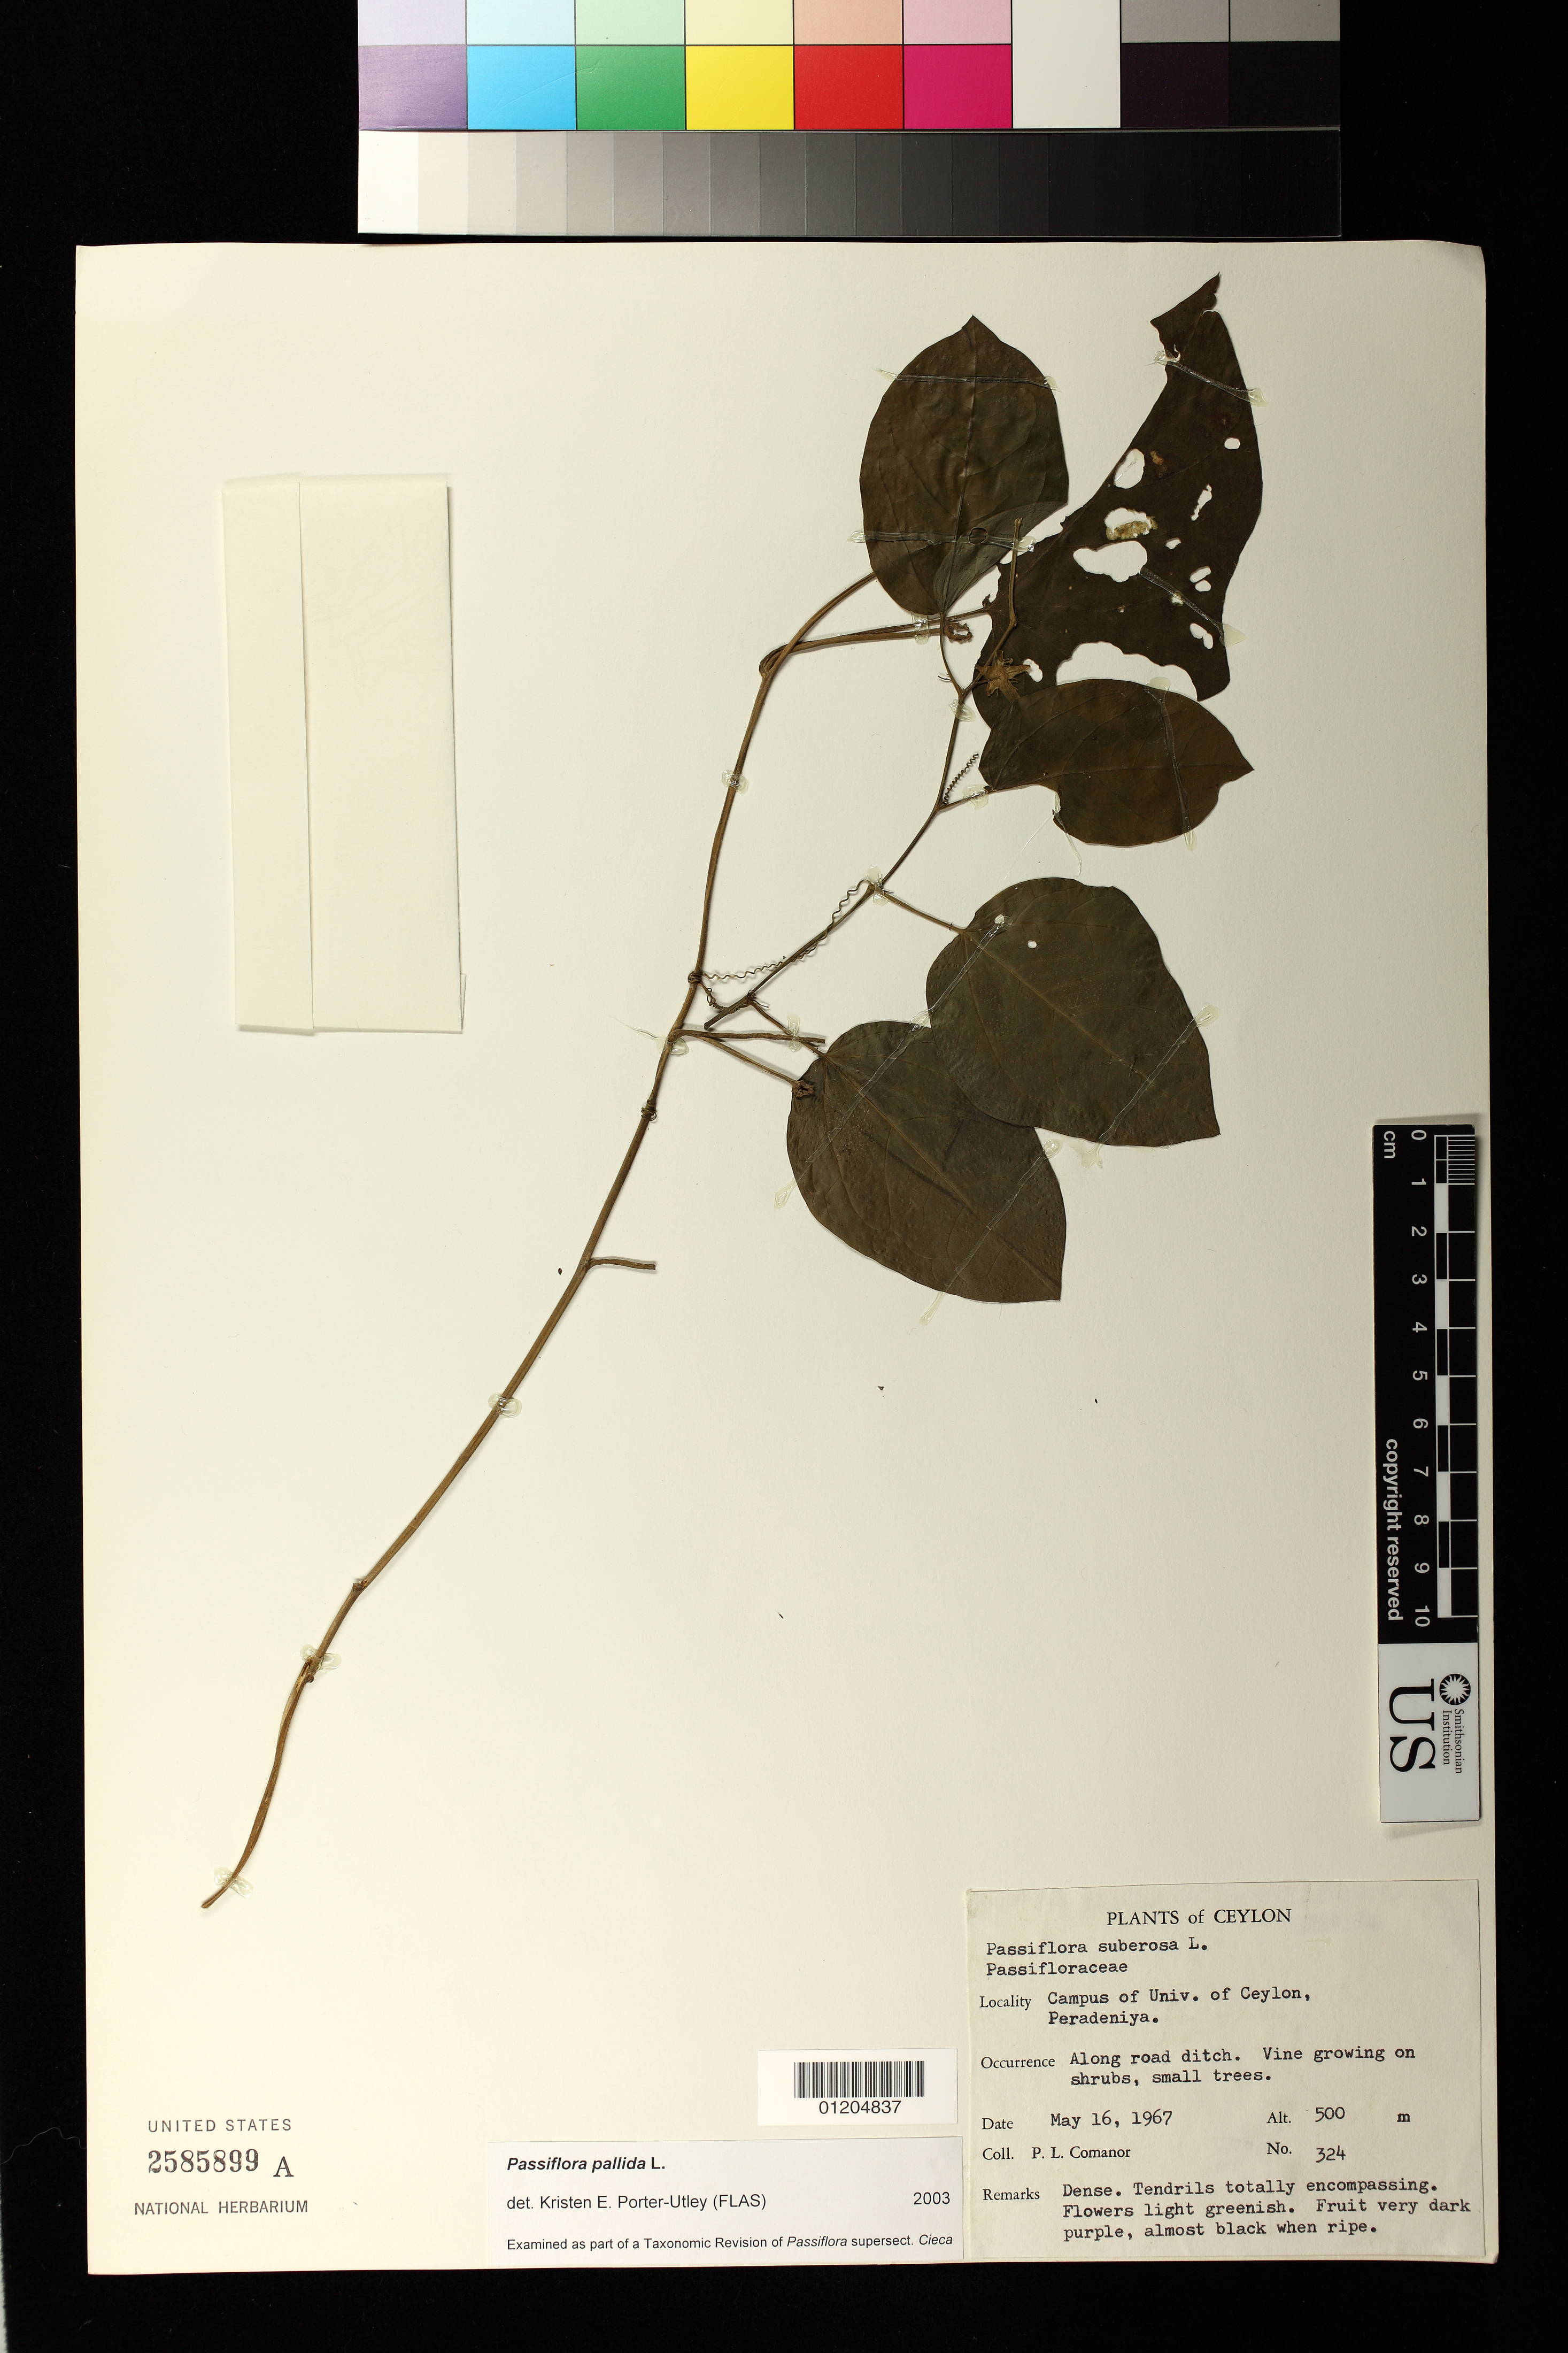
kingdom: Plantae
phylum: Tracheophyta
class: Magnoliopsida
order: Malpighiales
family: Passifloraceae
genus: Passiflora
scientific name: Passiflora pallida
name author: L.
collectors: P. Comanor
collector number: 324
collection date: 1967-05-16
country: Sri Lanka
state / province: Central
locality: Campus of Univ. of Ceylon, Peradeniya.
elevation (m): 500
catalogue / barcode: US 2585899A